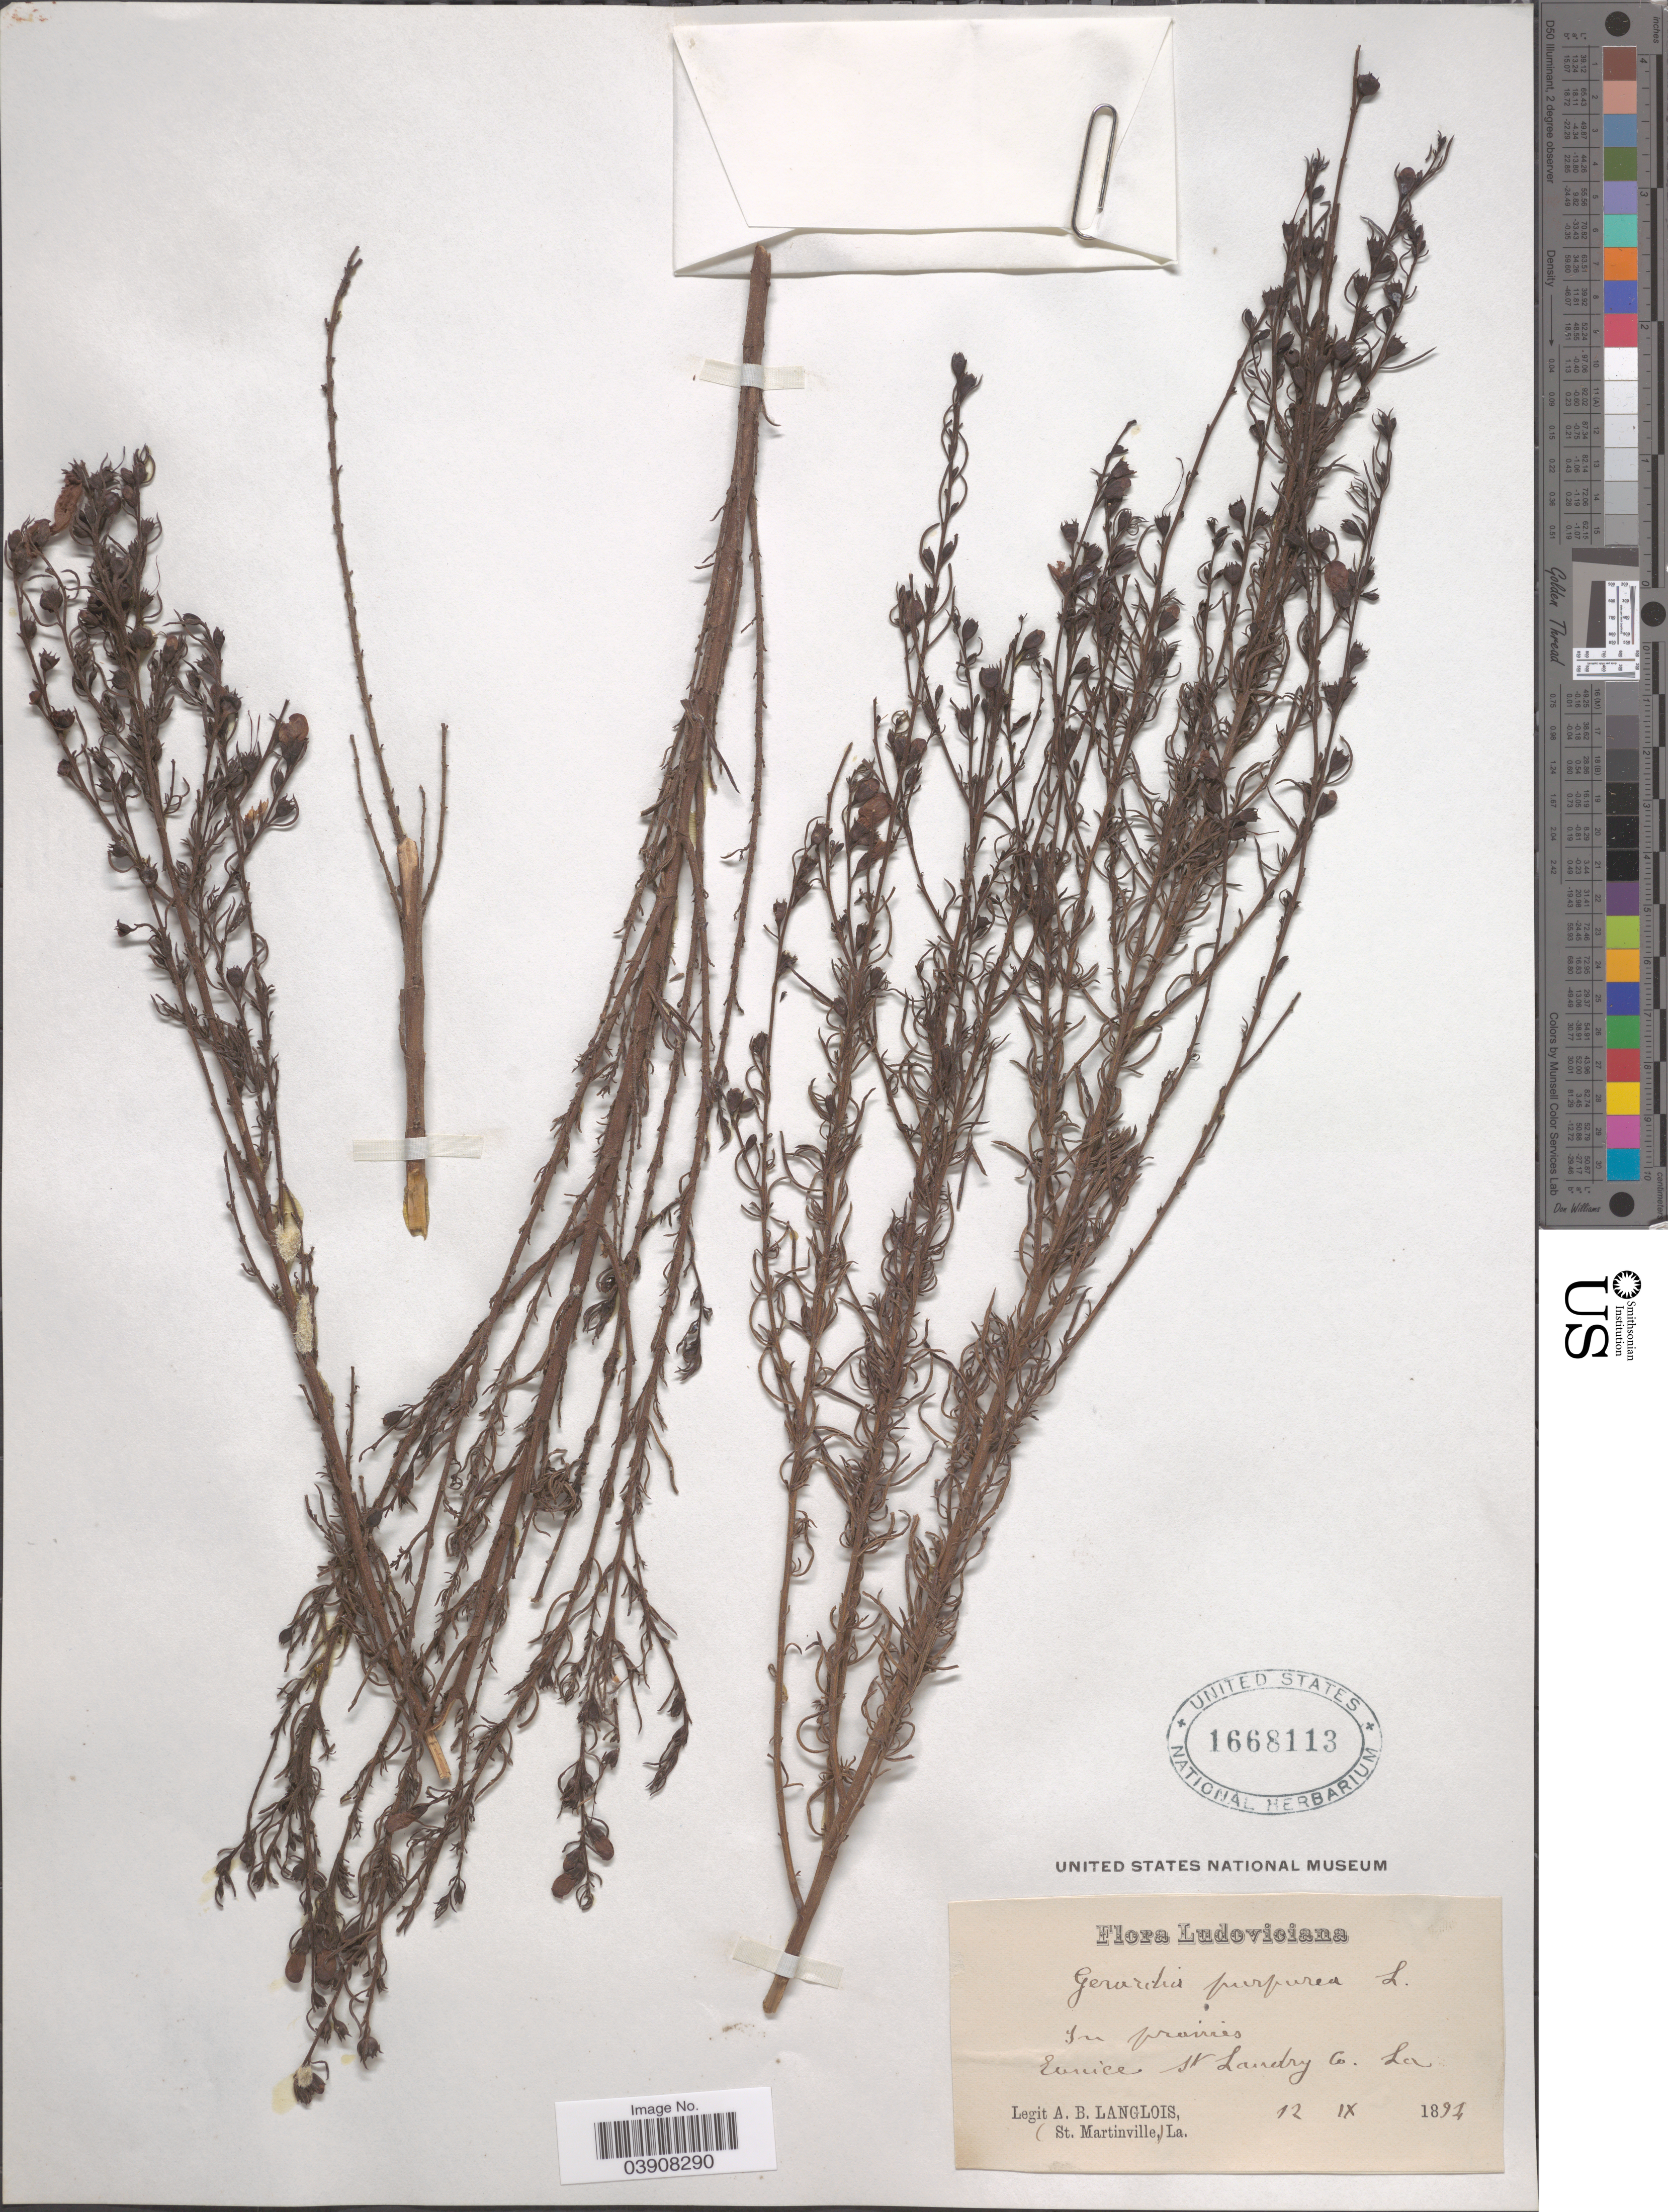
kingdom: Plantae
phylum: Tracheophyta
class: Magnoliopsida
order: Lamiales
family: Orobanchaceae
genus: Agalinis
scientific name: Agalinis purpurea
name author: (L.) Pennell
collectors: A. Langlois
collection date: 1894-09-12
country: United States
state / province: Louisiana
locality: In prairies, Eunice St. Landry Co.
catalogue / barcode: US 1668113